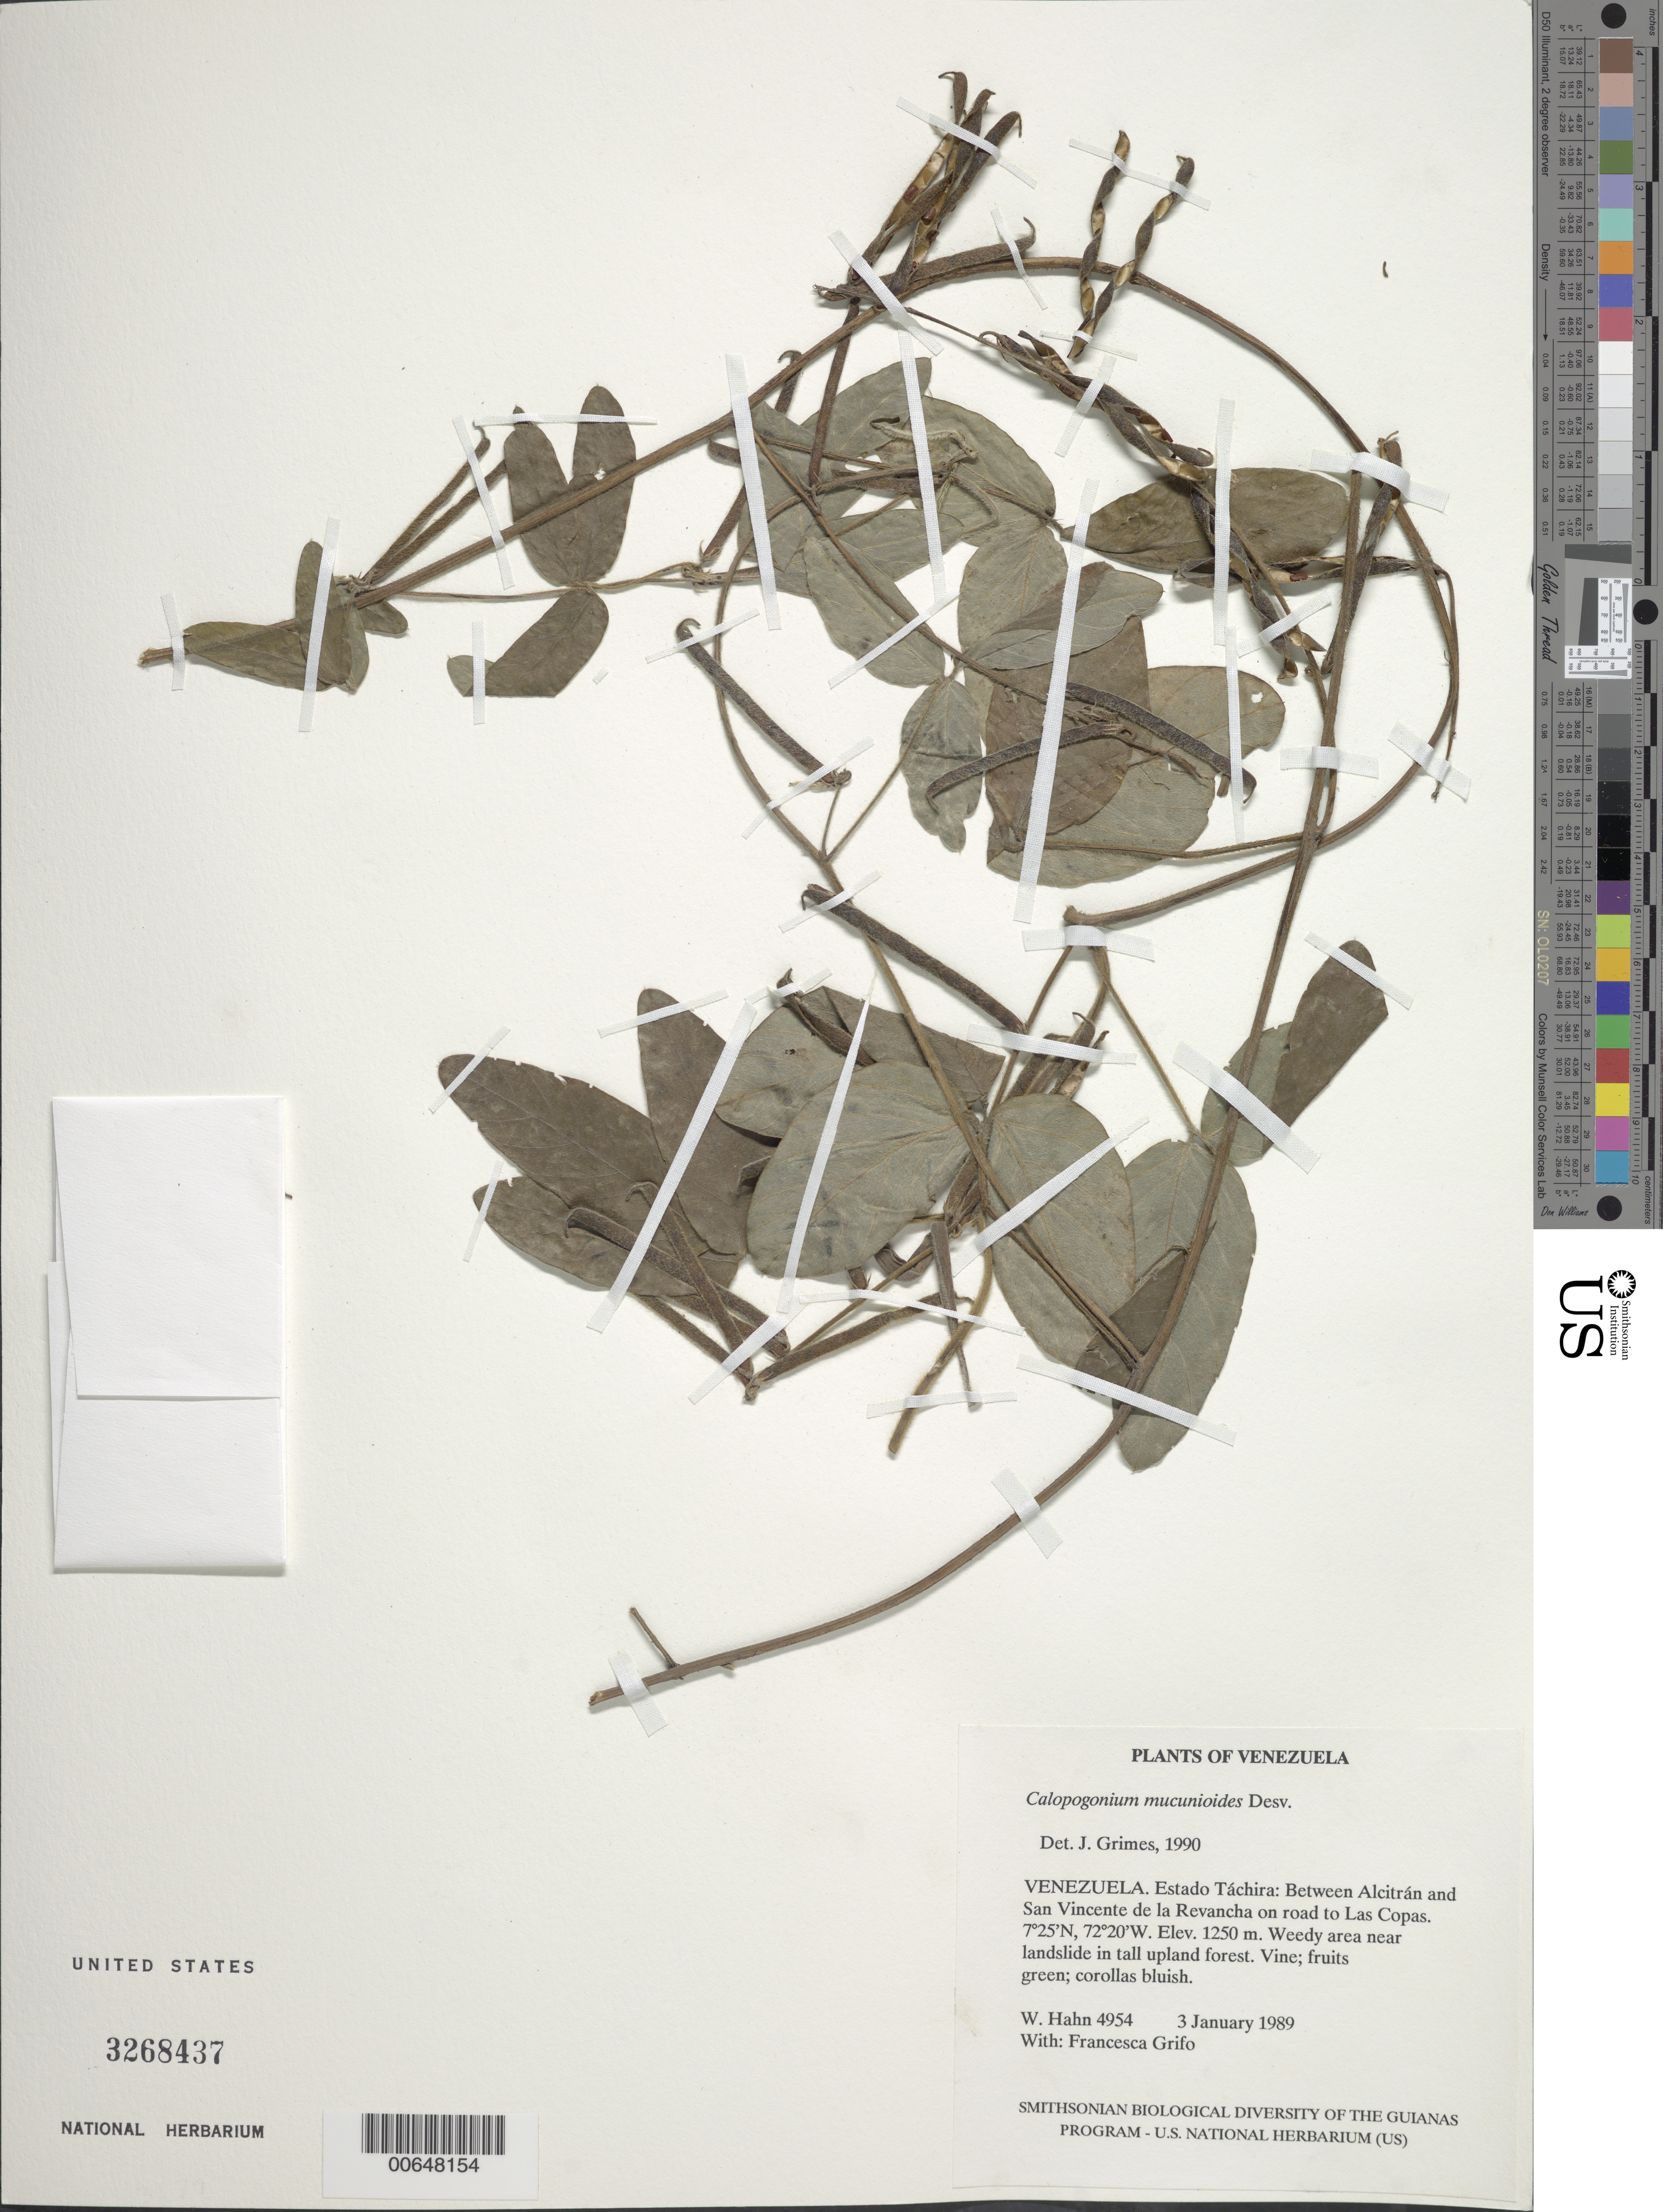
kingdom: Plantae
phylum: Tracheophyta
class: Magnoliopsida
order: Fabales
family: Fabaceae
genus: Calopogonium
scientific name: Calopogonium mucunoides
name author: Desv.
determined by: Grimes, J.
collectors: W. Hahn & F. Grifo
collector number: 4954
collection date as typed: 3 January 1989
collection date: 1989-01-03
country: Venezuela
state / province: Táchira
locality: Between Alcitrán and San Vincente de la Revancha on road to Las Copas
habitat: Weedy area near landslide in tall upland forest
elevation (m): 1250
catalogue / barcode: US 3268437